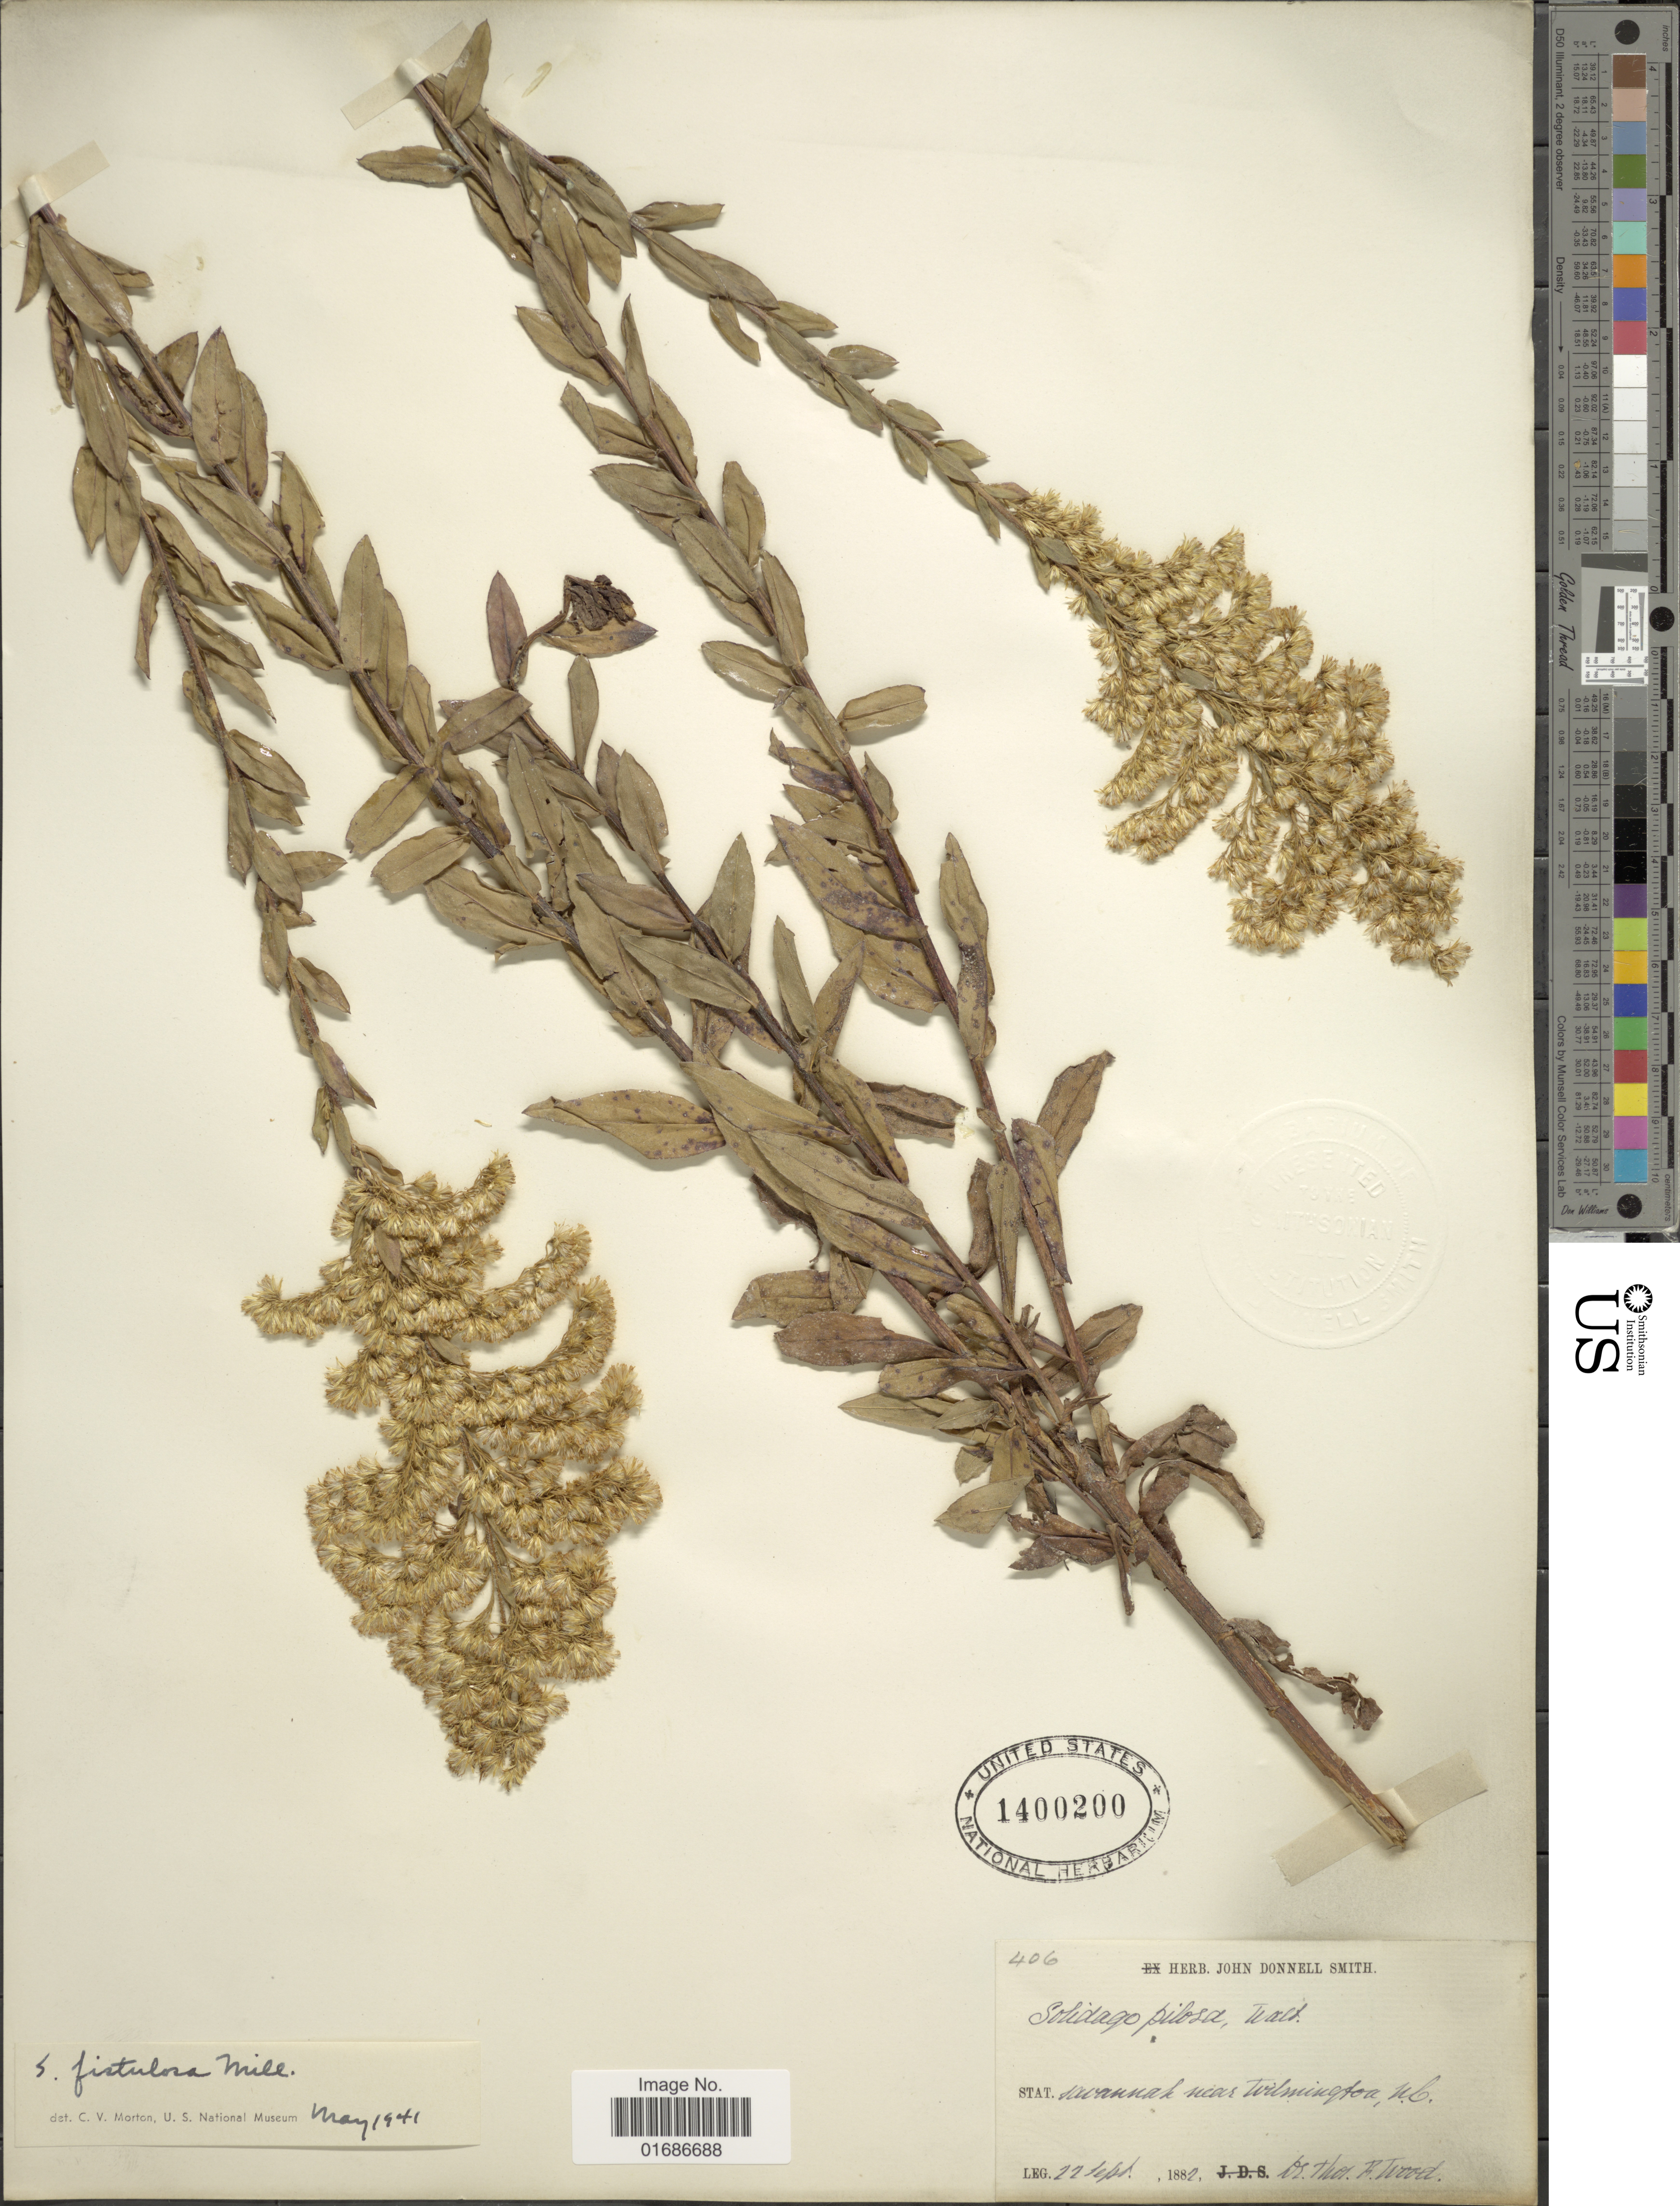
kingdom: Plantae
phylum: Tracheophyta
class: Magnoliopsida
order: Asterales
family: Asteraceae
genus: Solidago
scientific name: Solidago fistulosa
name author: Mill.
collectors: T. F. Wood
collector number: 406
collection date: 1882-09-22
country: United States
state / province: North Carolina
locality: Savannah near Wilmington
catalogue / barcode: US 1400200